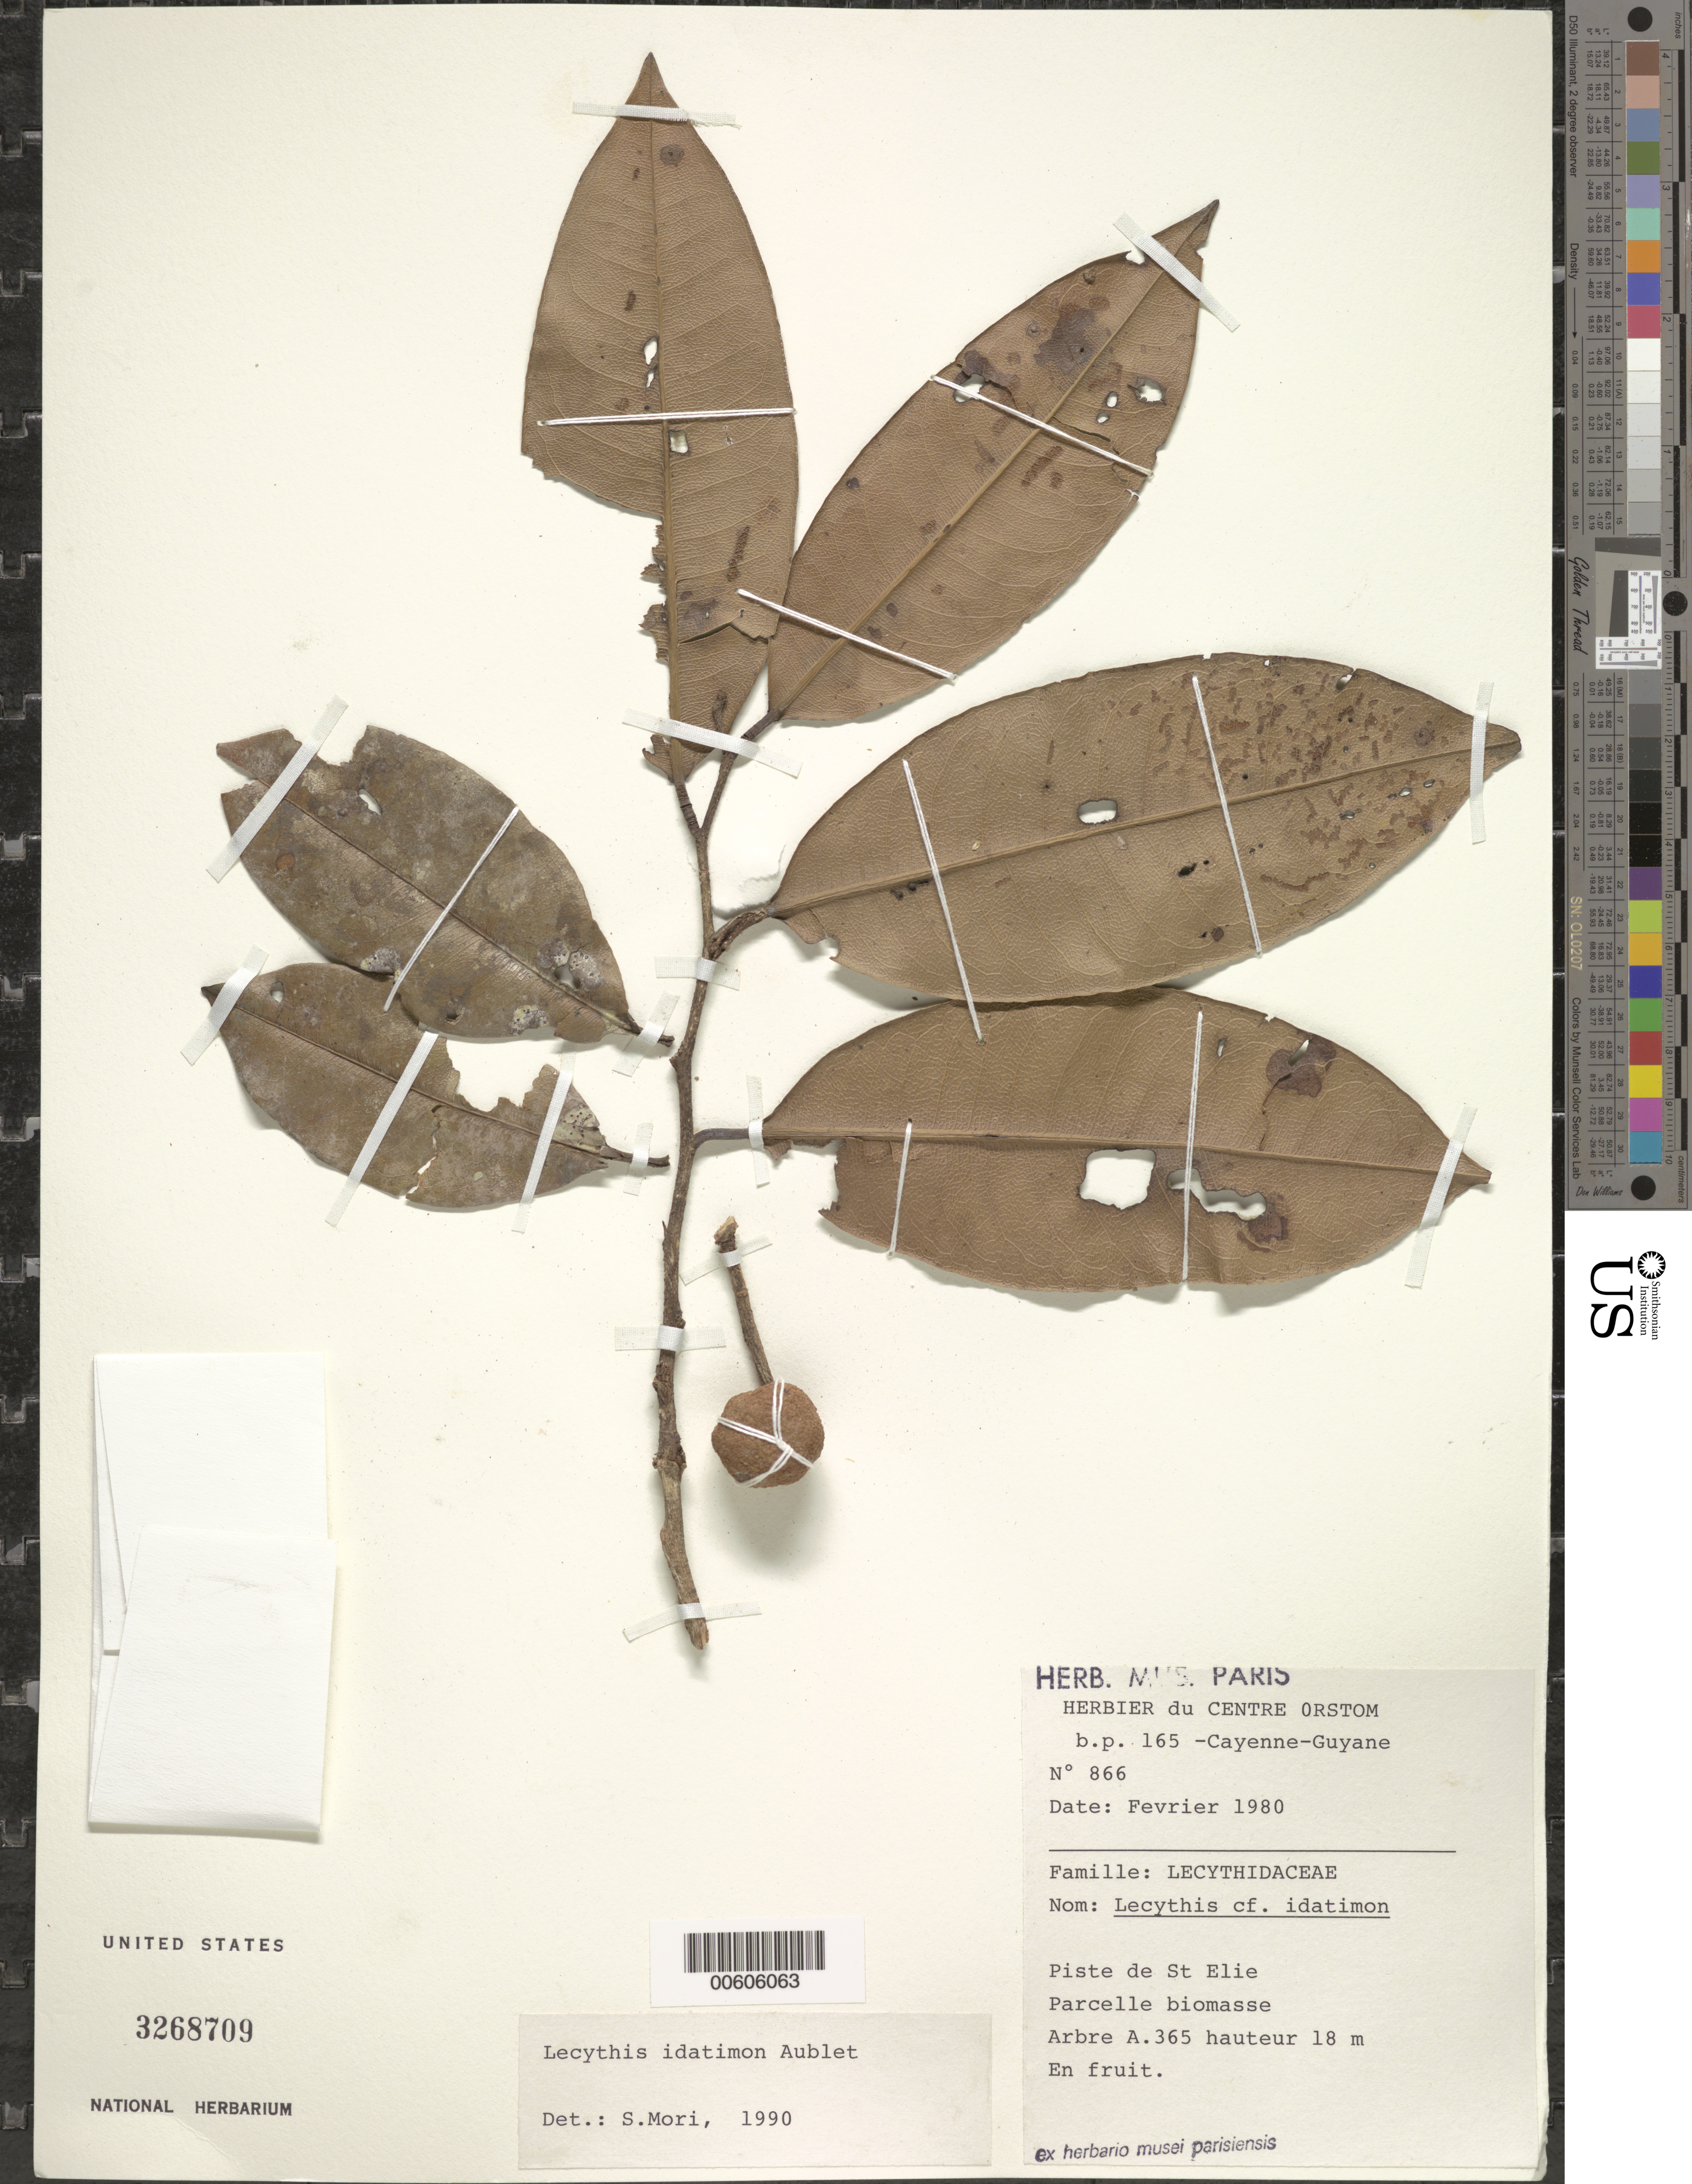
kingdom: Plantae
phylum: Tracheophyta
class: Magnoliopsida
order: Ericales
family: Lecythidaceae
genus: Lecythis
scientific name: Lecythis idatimon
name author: Aubl.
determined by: Mori, Scott A.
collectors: J.-P. Lescure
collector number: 866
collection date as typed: Feb-80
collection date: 1980-02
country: French Guiana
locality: Piste de Saint-Élie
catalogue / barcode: US 3268709